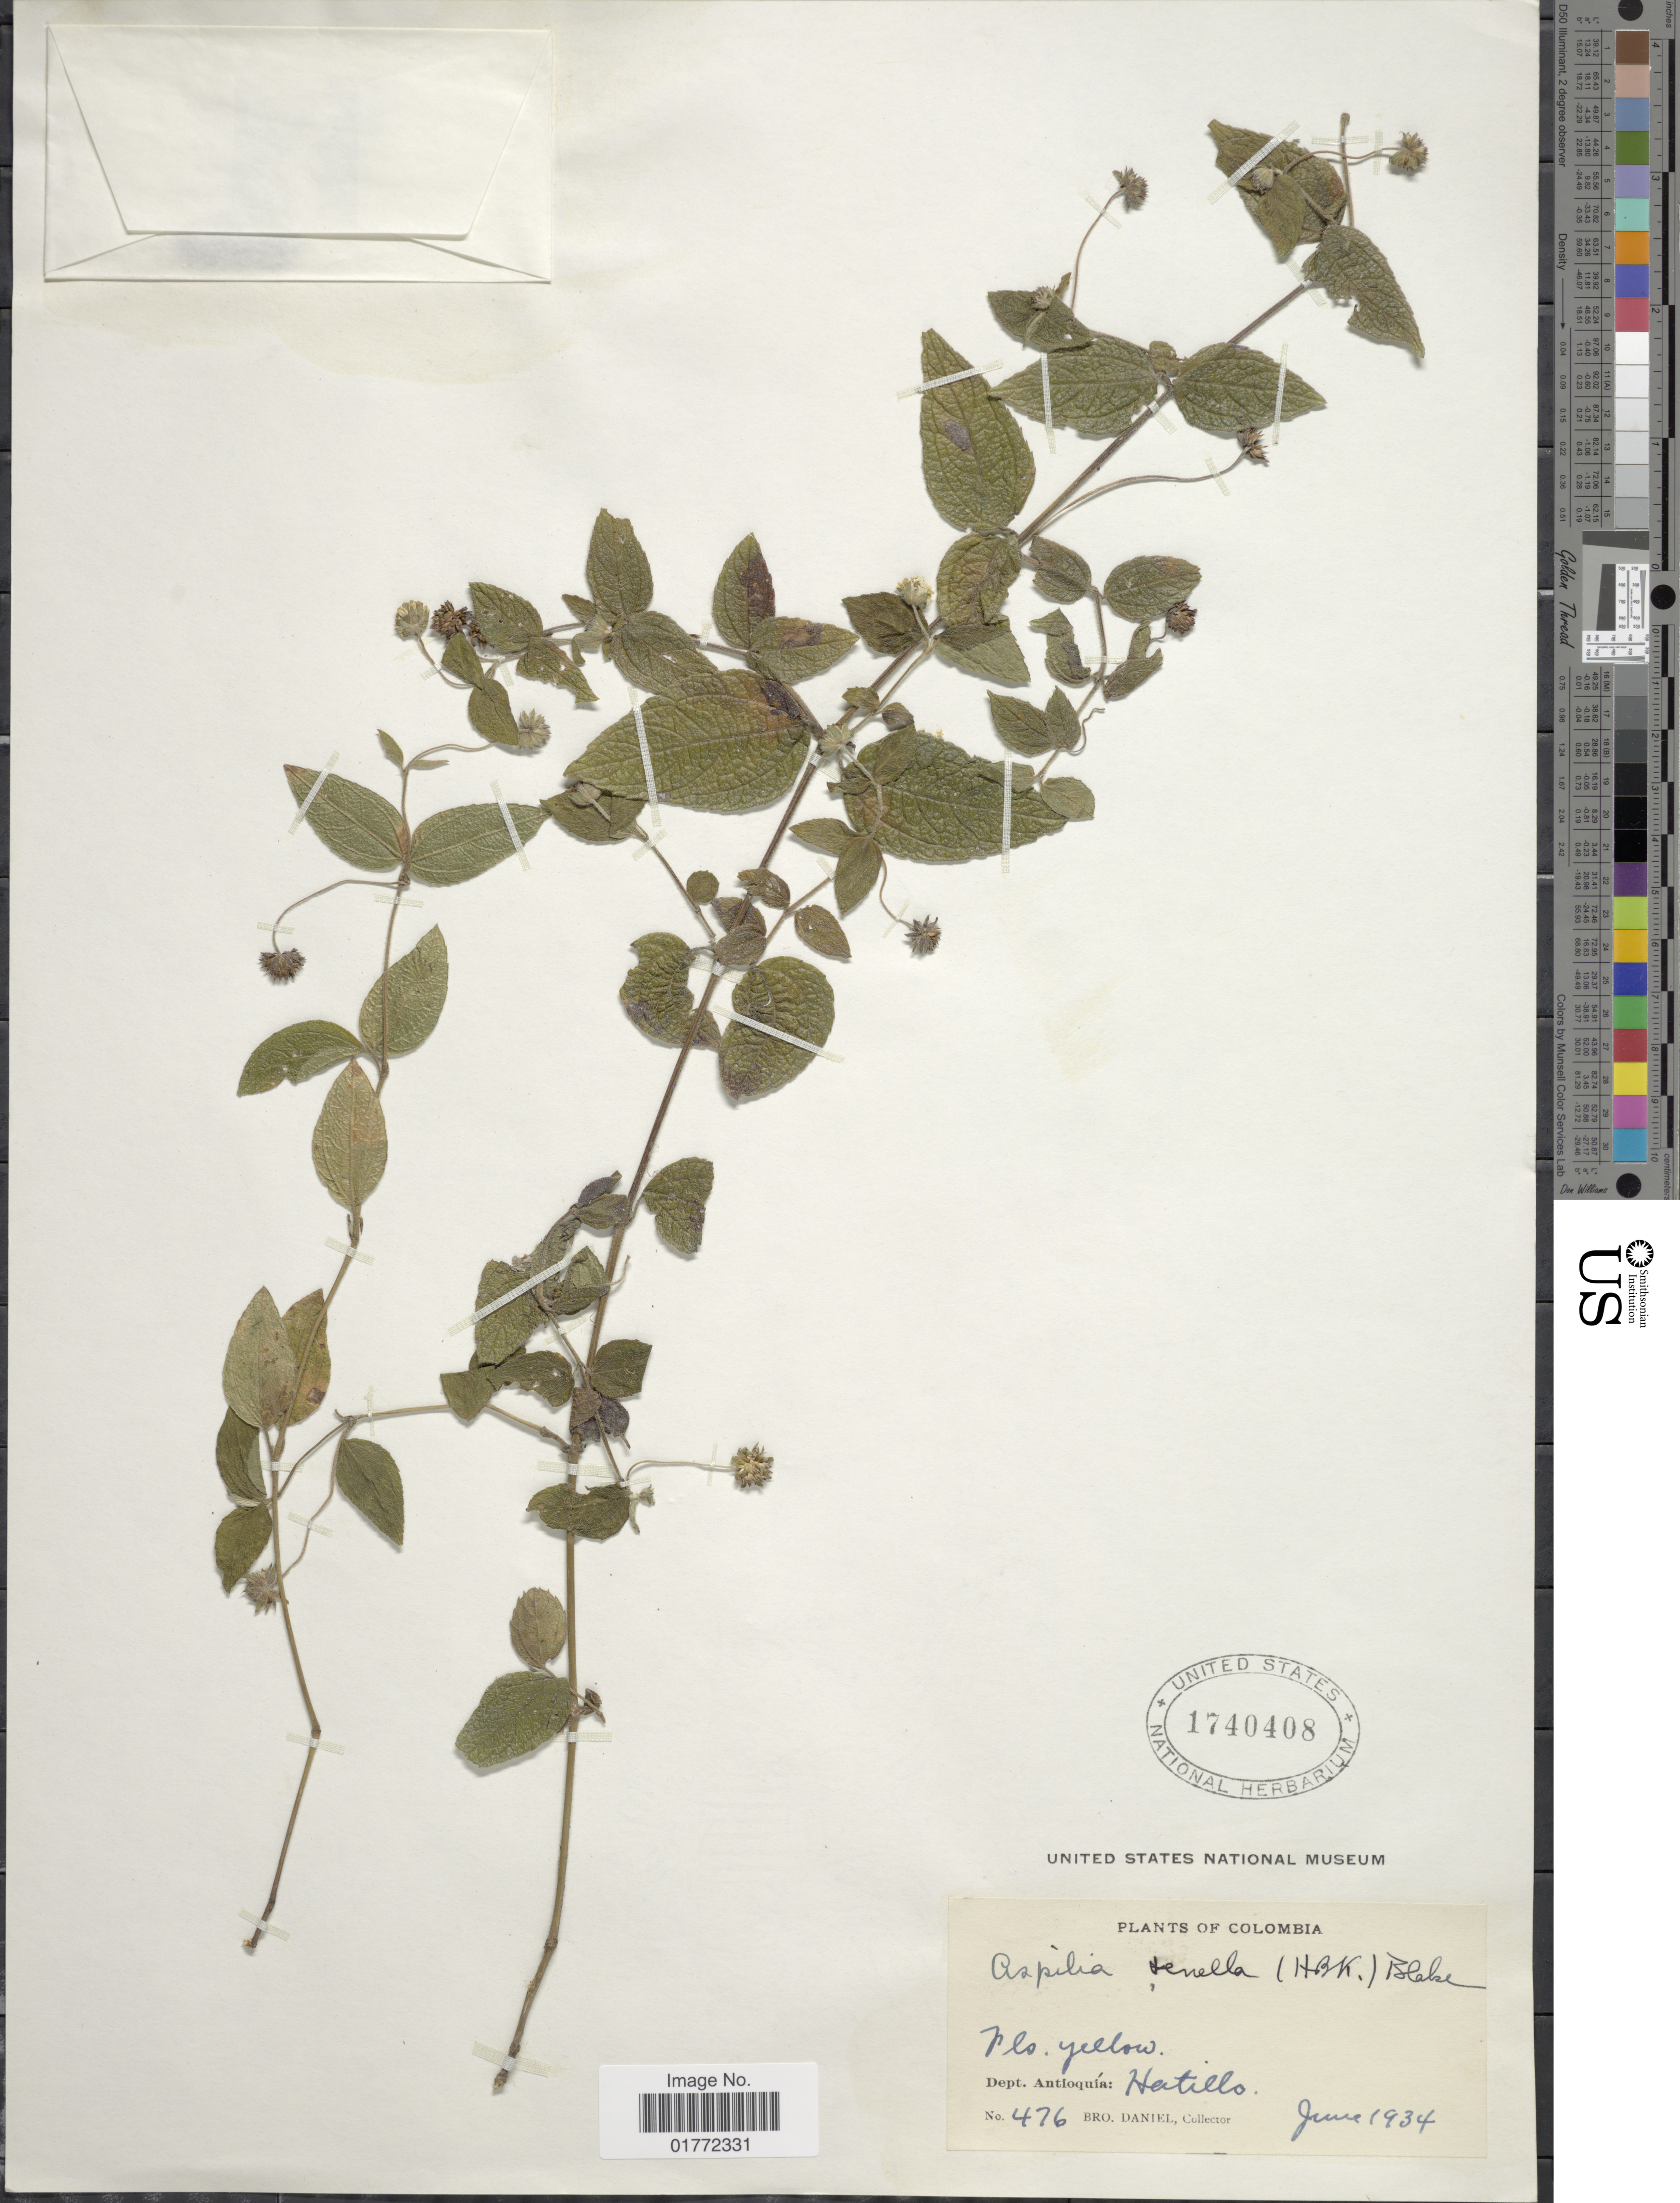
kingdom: Plantae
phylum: Tracheophyta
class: Magnoliopsida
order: Asterales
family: Asteraceae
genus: Eleutheranthera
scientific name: Eleutheranthera tenella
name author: (Kunth) H. Rob.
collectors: Bro. Daniel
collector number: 476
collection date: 1934-06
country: Colombia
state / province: Antioquia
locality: Hatillo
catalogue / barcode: US 1740408